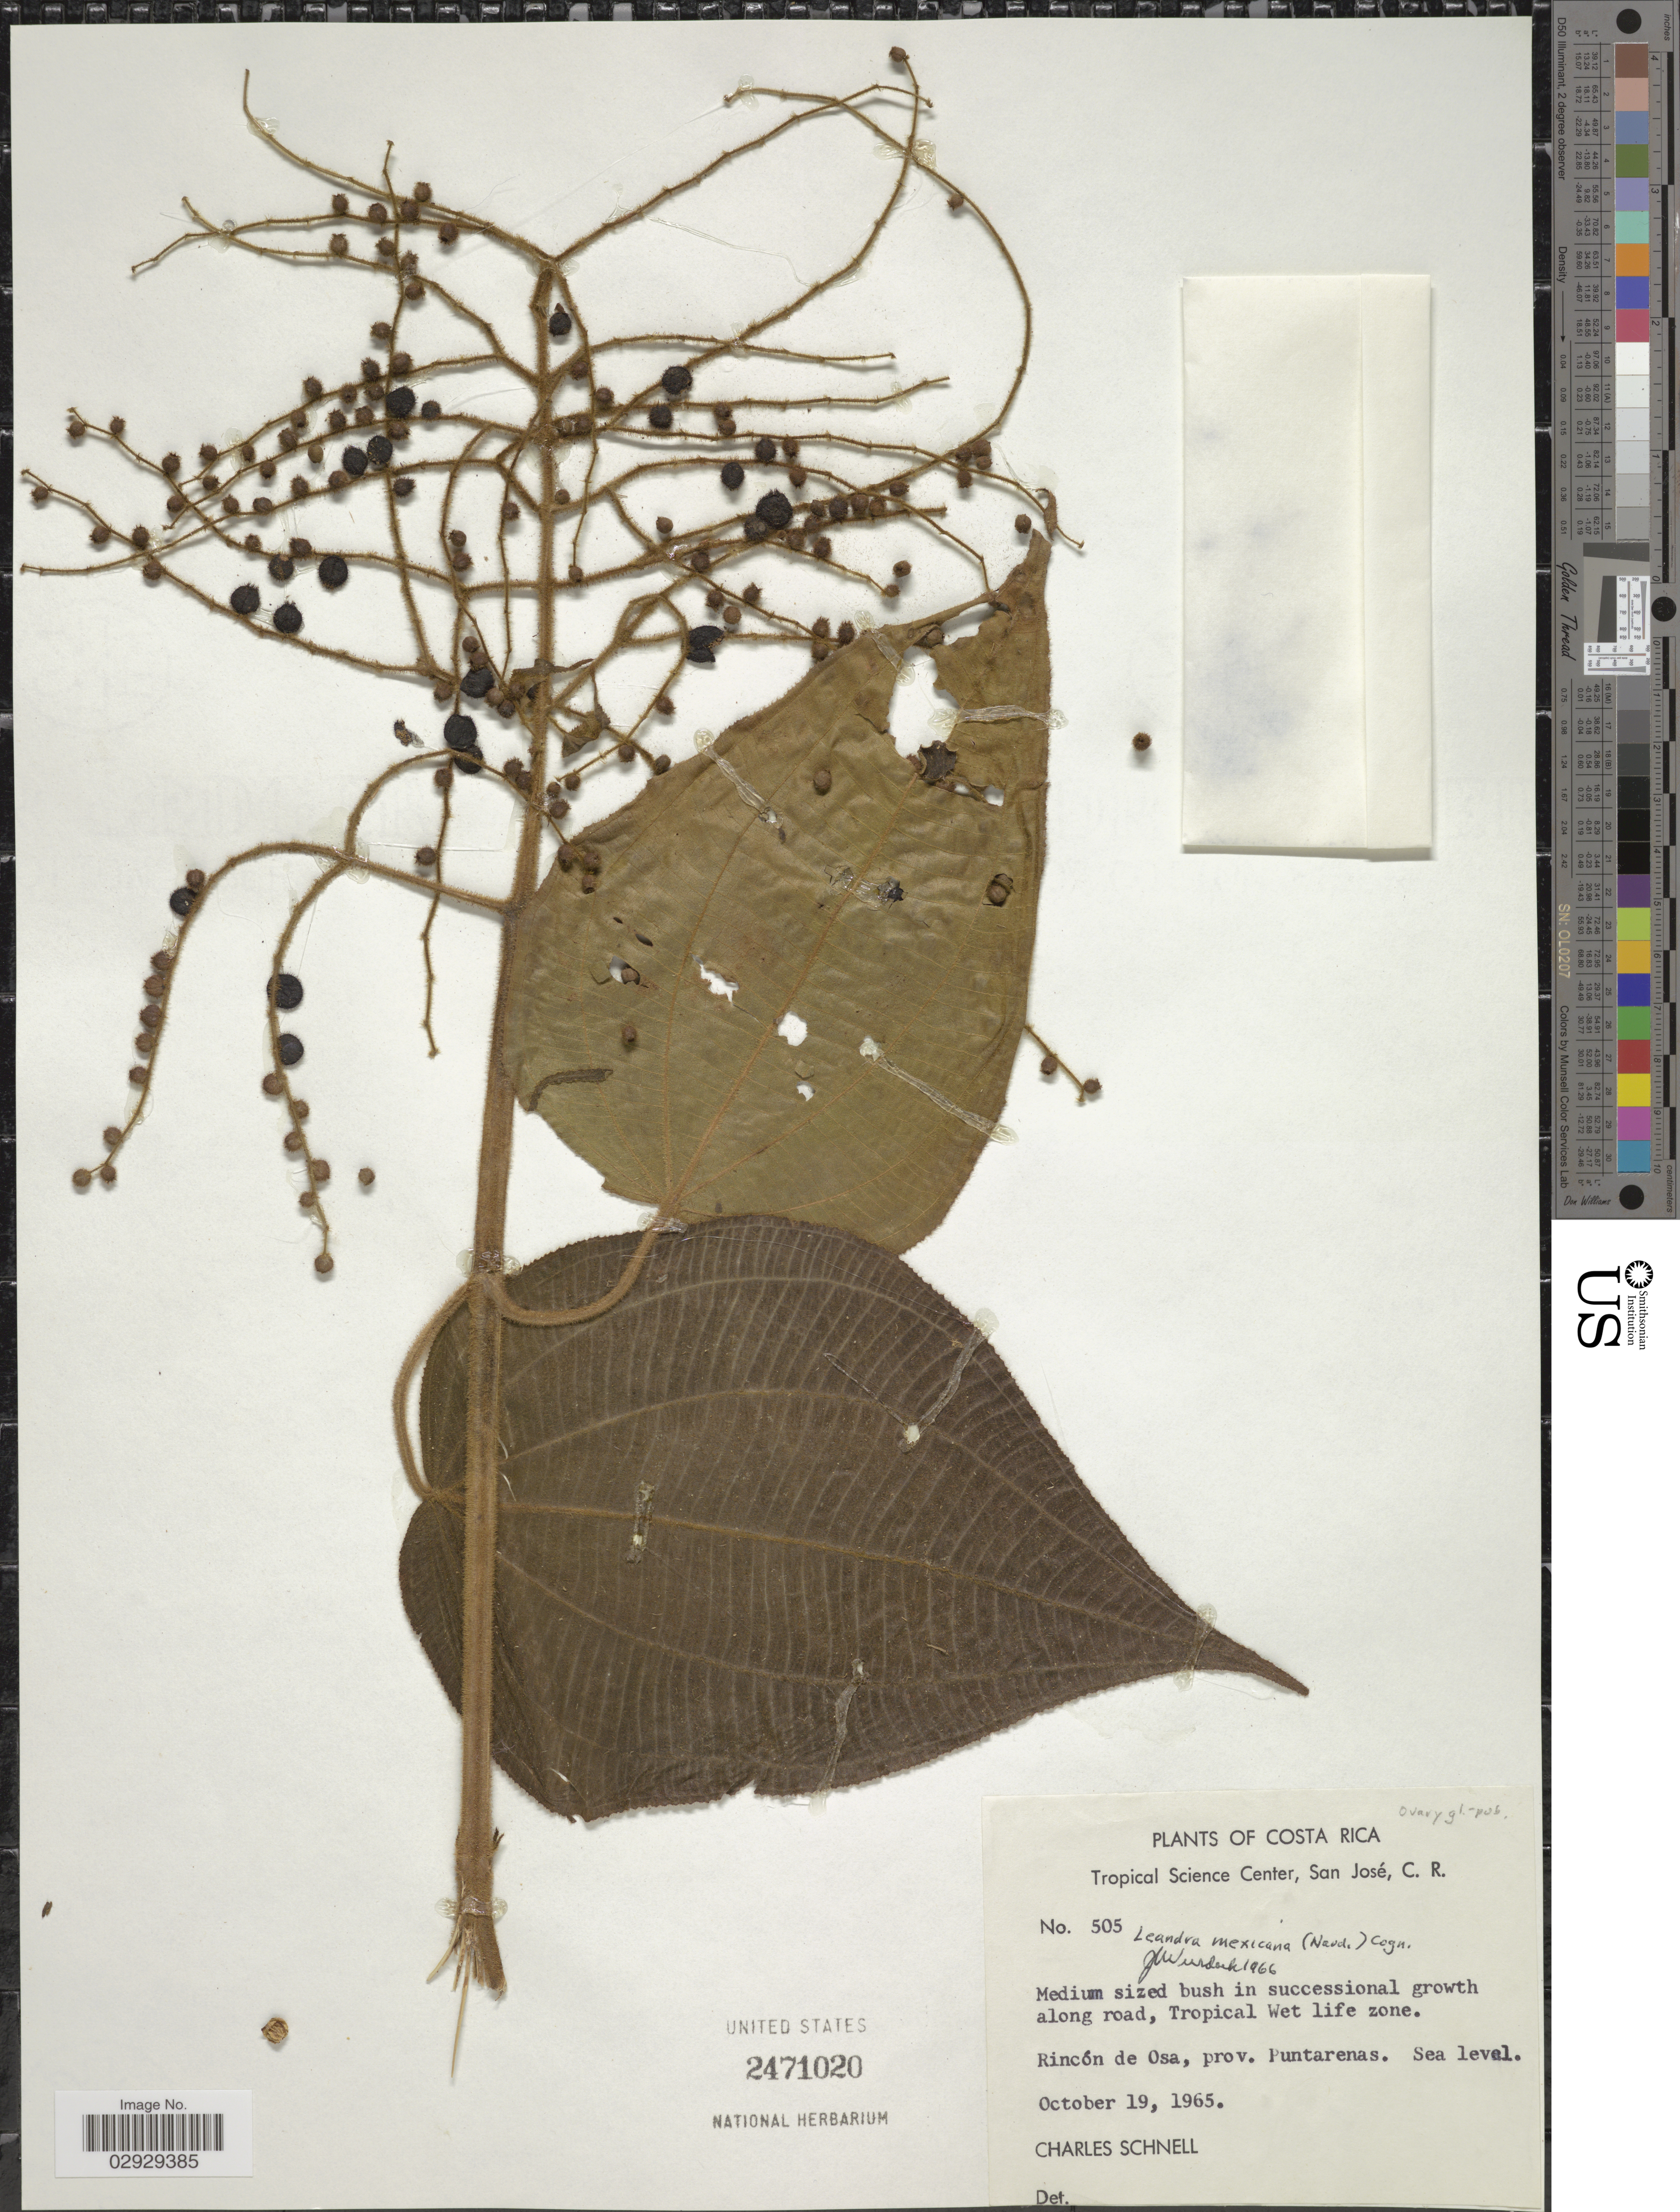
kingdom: Plantae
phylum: Tracheophyta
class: Magnoliopsida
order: Myrtales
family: Melastomataceae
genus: Leandra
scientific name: Leandra mexicana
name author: (Naudin) Cogn.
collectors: C. Schnell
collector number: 505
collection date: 1965-10-19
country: Costa Rica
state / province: Puntarenas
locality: Rincón de Osa.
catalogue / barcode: US 2471020